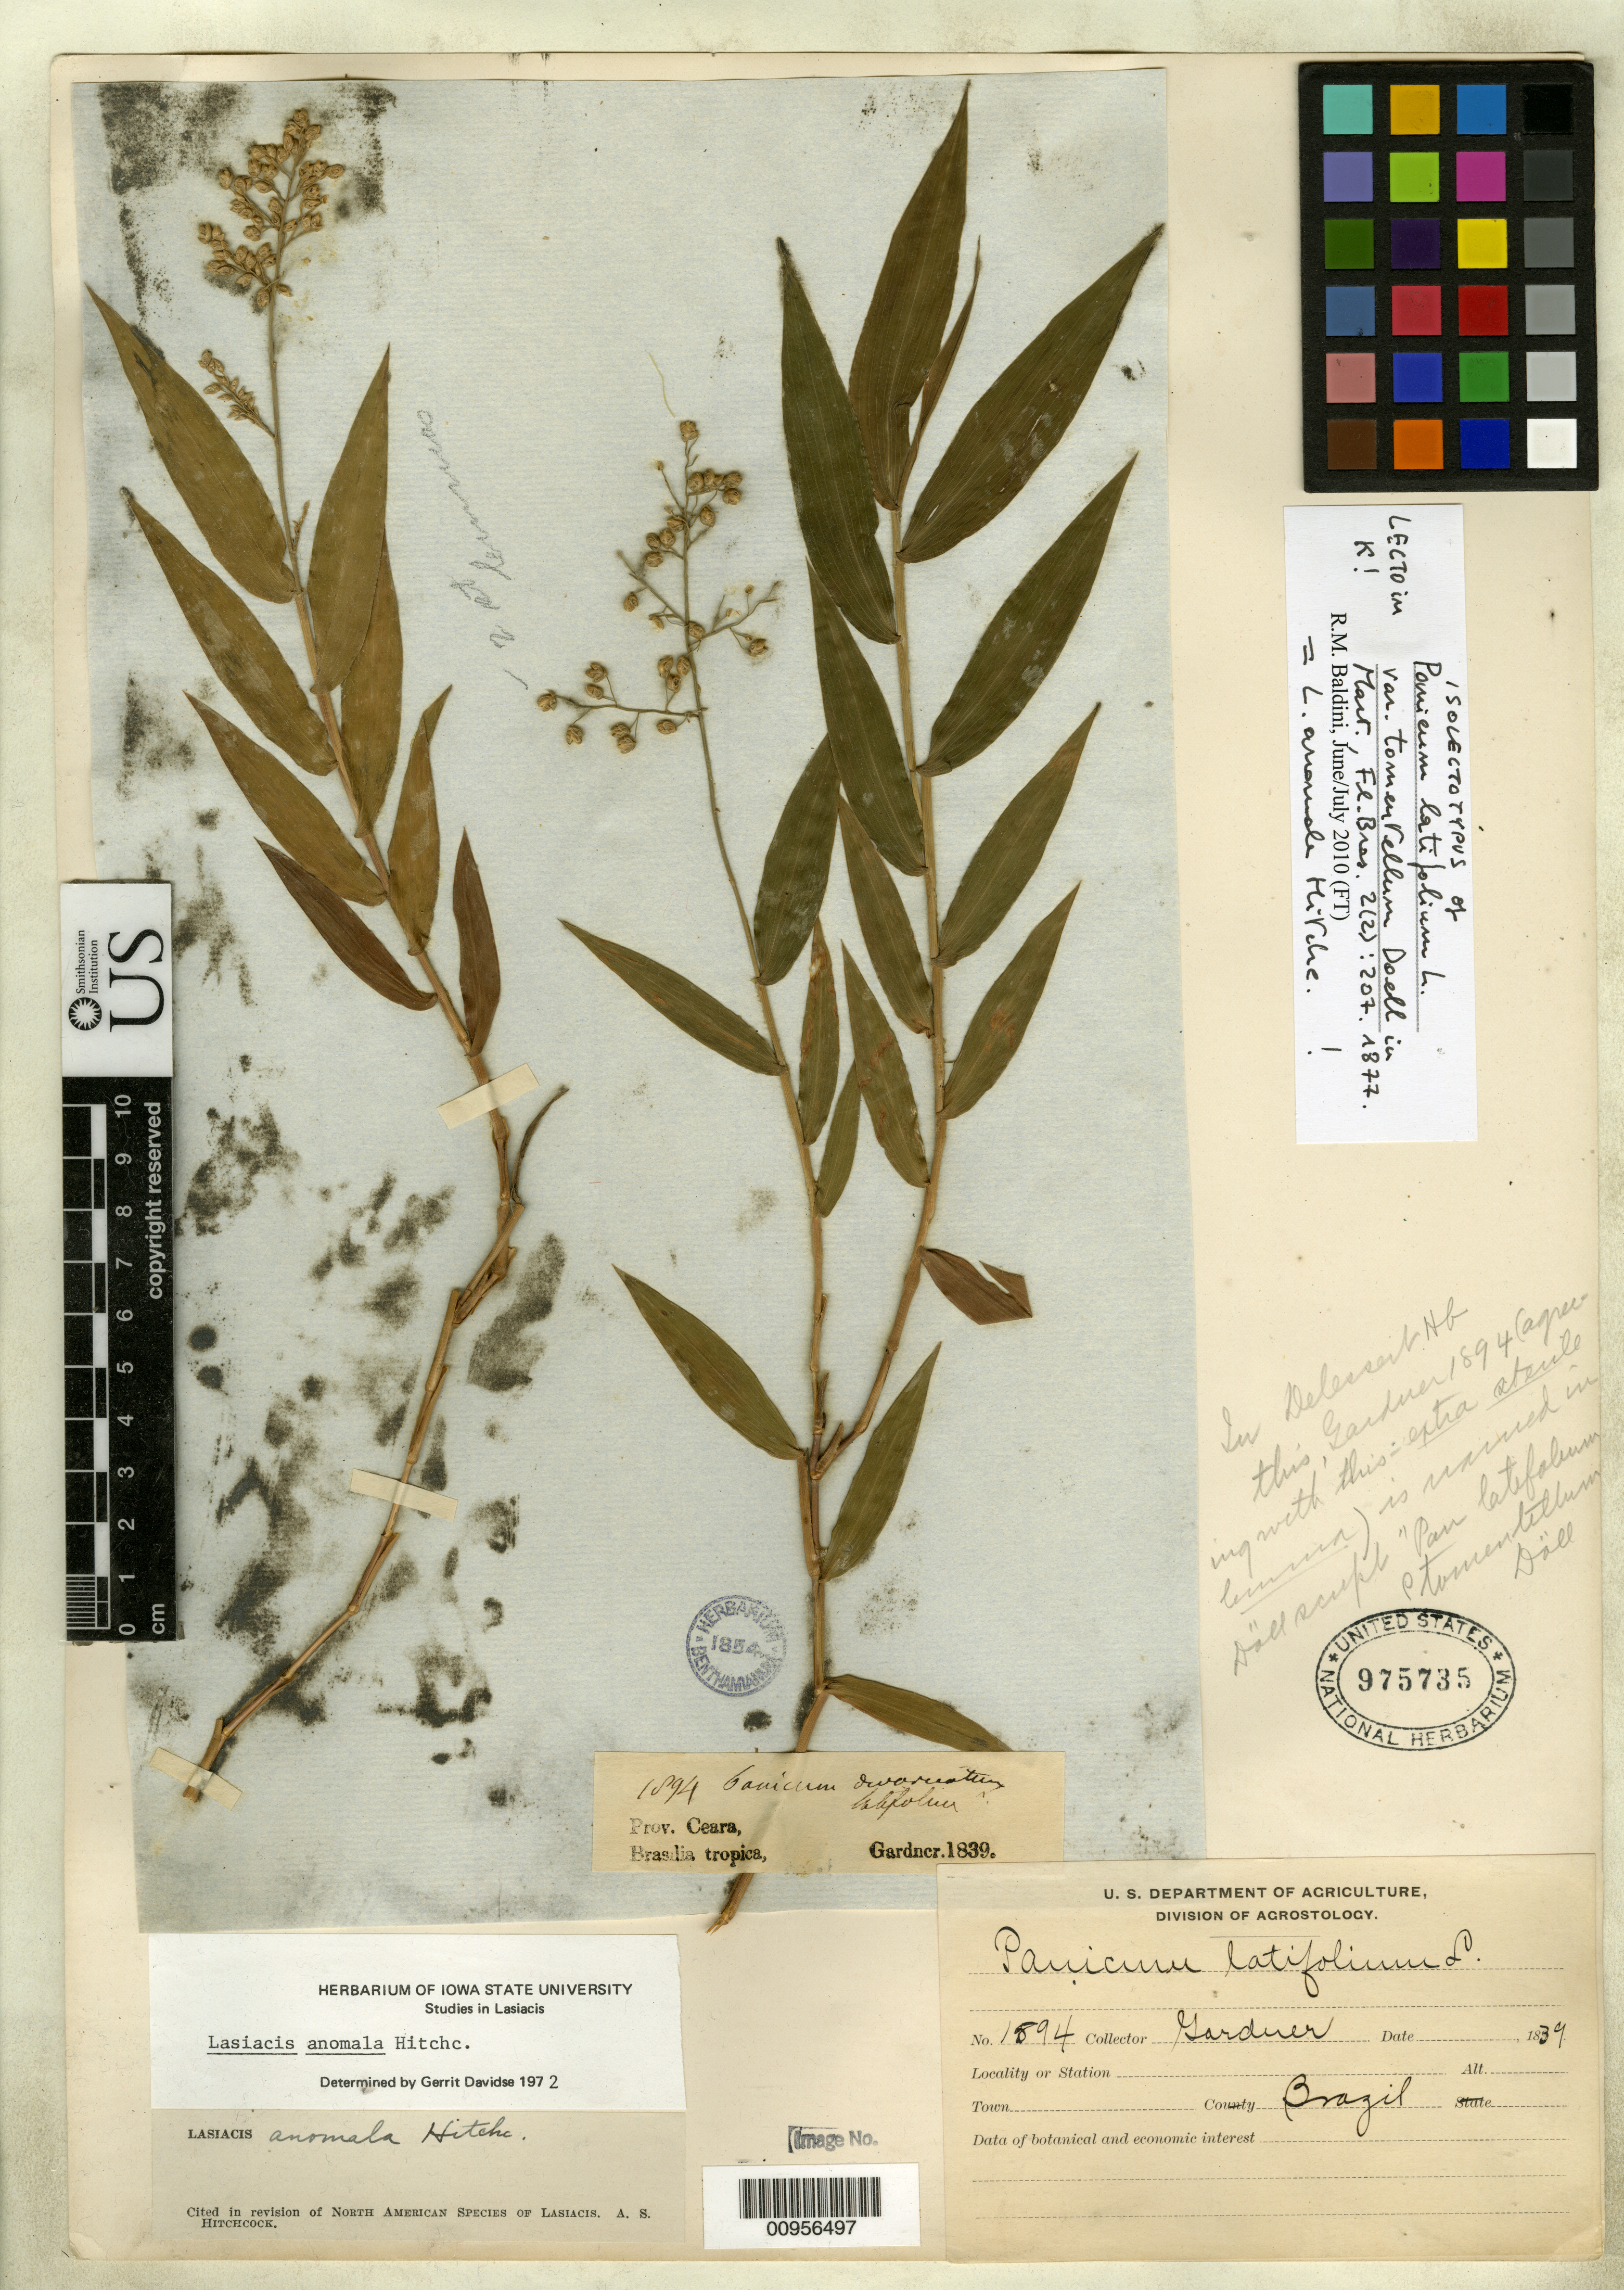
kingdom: Plantae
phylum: Tracheophyta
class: Liliopsida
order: Poales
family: Poaceae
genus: Panicum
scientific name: Panicum latifolium var. tomentellum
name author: Döll in Mart.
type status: Isolectotype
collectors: G. Gardner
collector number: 1894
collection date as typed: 1839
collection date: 1839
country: Brazil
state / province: Ceará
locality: Prov. Ceara, Brasilia tropica.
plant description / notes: Lectotypification does not cite collection date; US duplicates differ in collection date (1839 vs. 1840) and if correct, cannot both be isolectotypes.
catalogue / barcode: US 975735